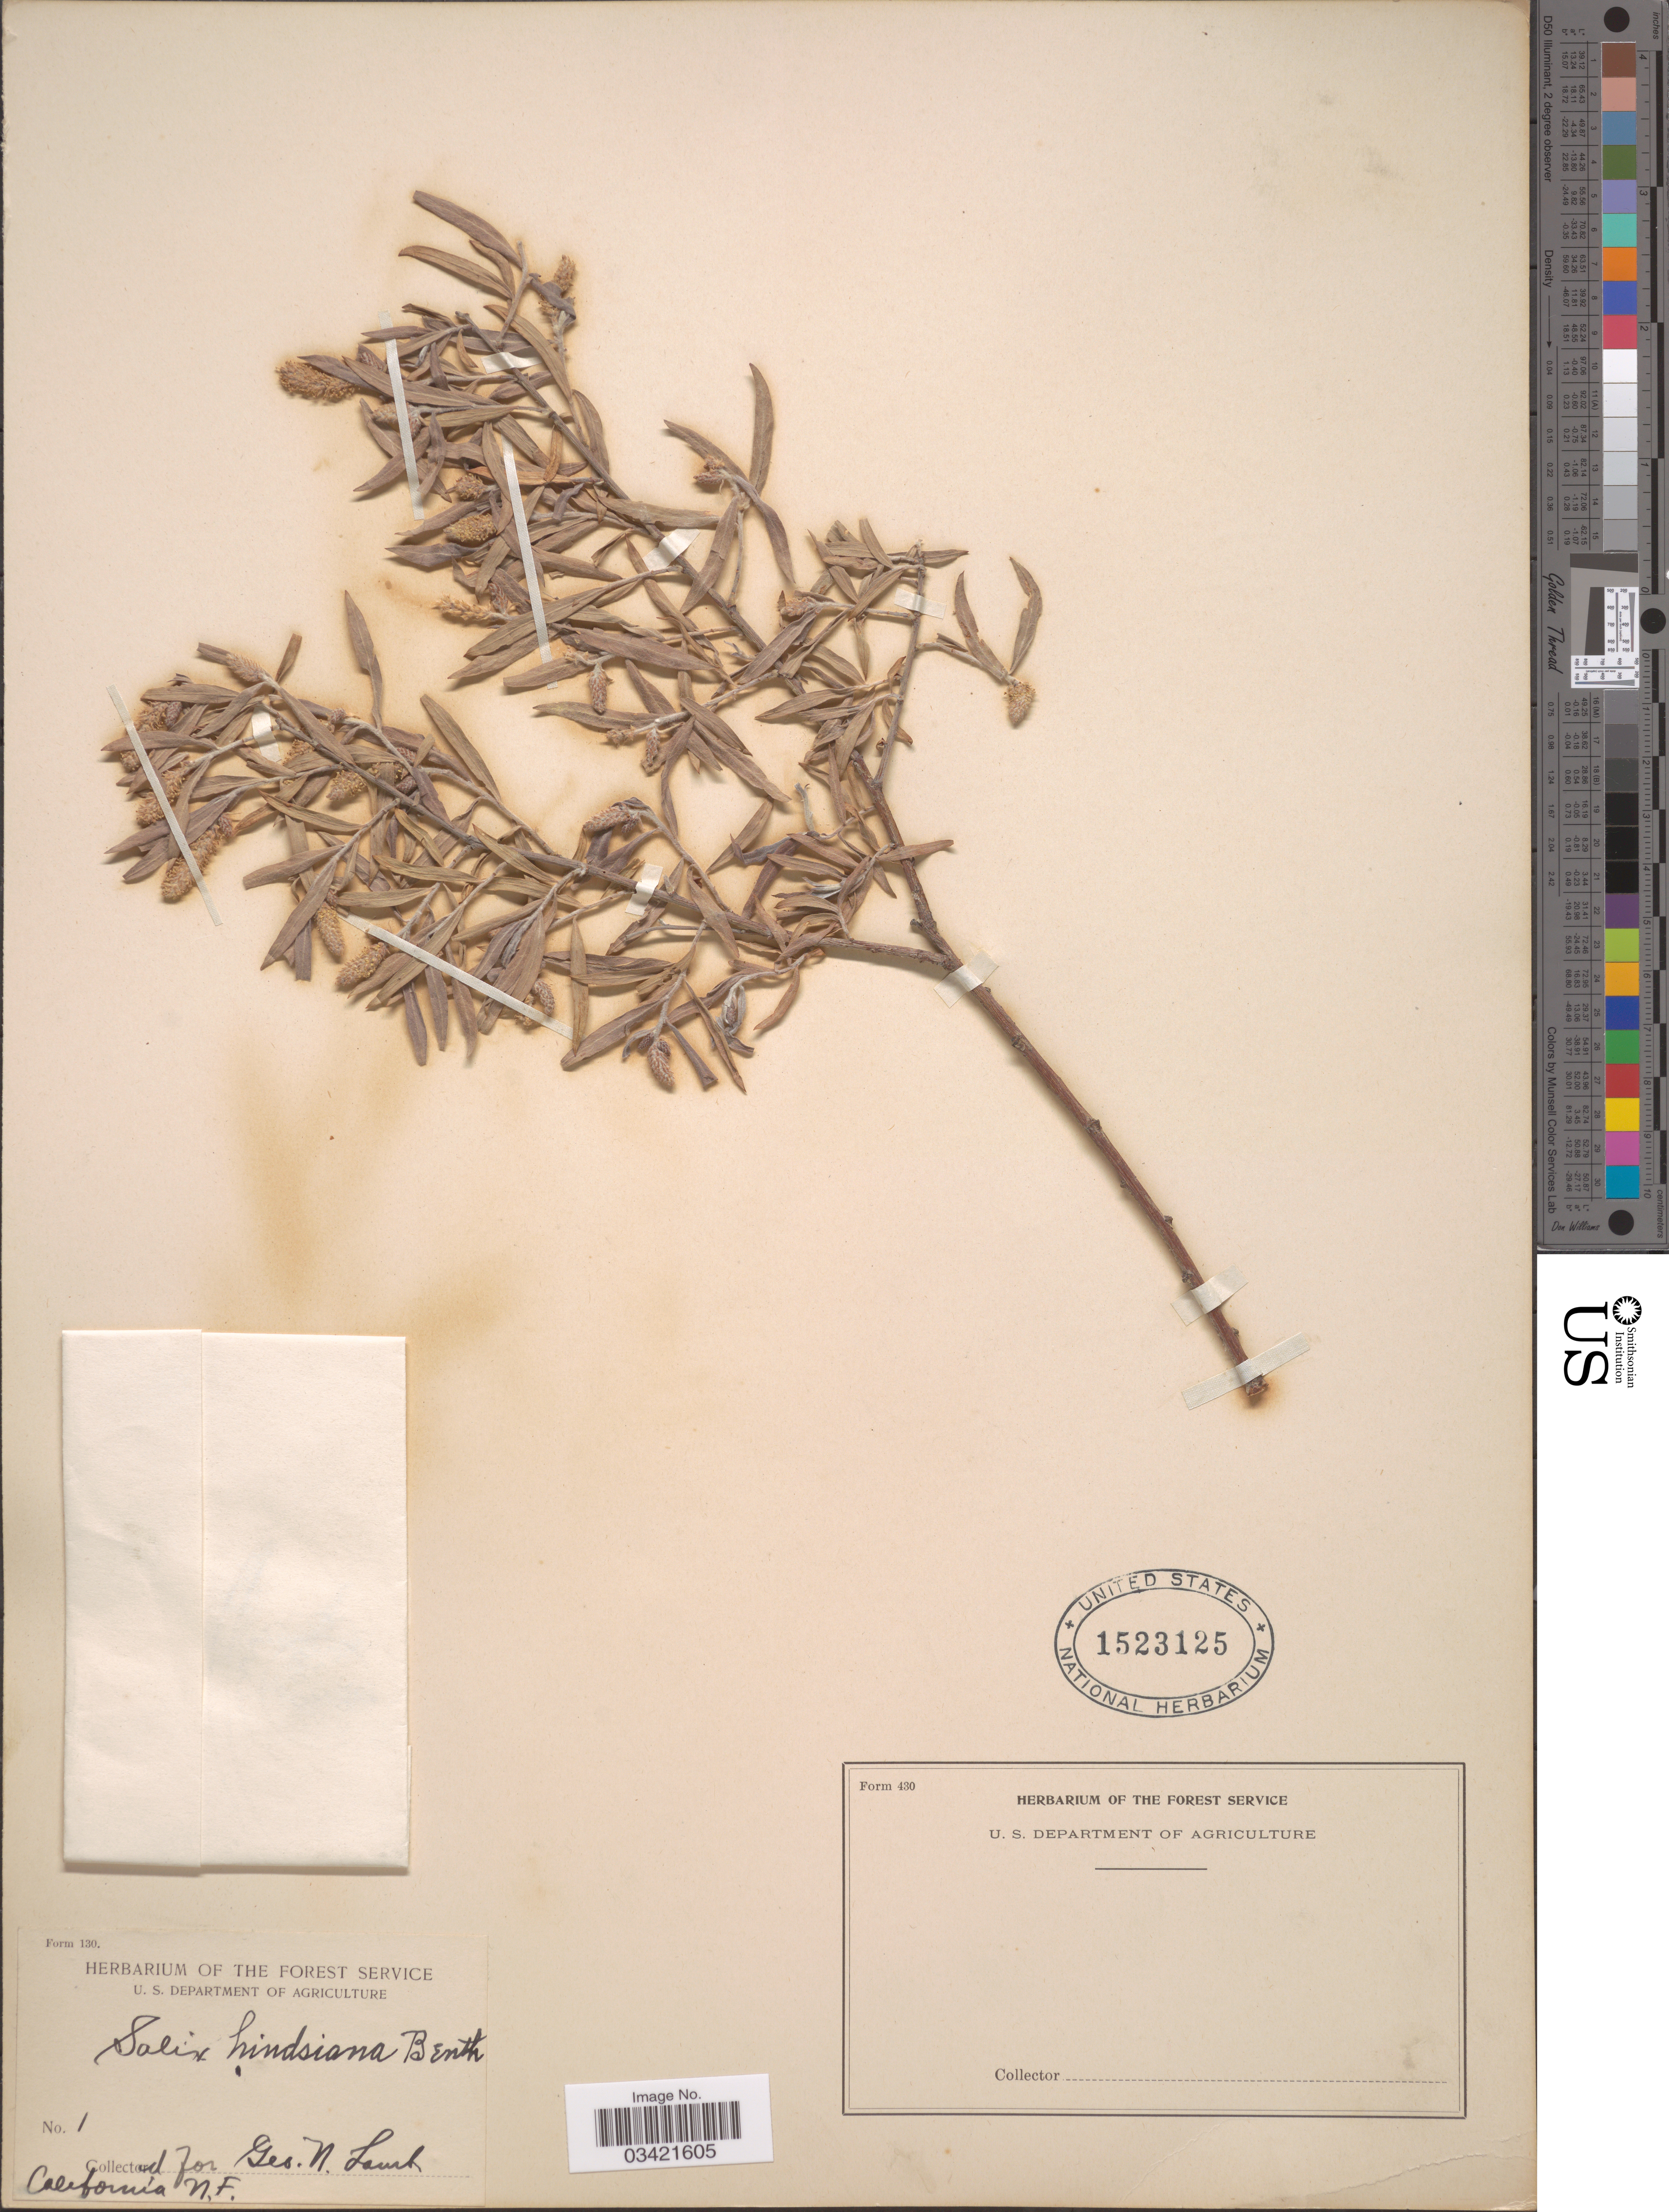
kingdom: Plantae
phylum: Tracheophyta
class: Magnoliopsida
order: Malpighiales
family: Salicaceae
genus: Salix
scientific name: Salix hindsiana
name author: Benth.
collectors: G. N. Lamb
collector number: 1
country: United States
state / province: California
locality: N.F.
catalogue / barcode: US 1523125